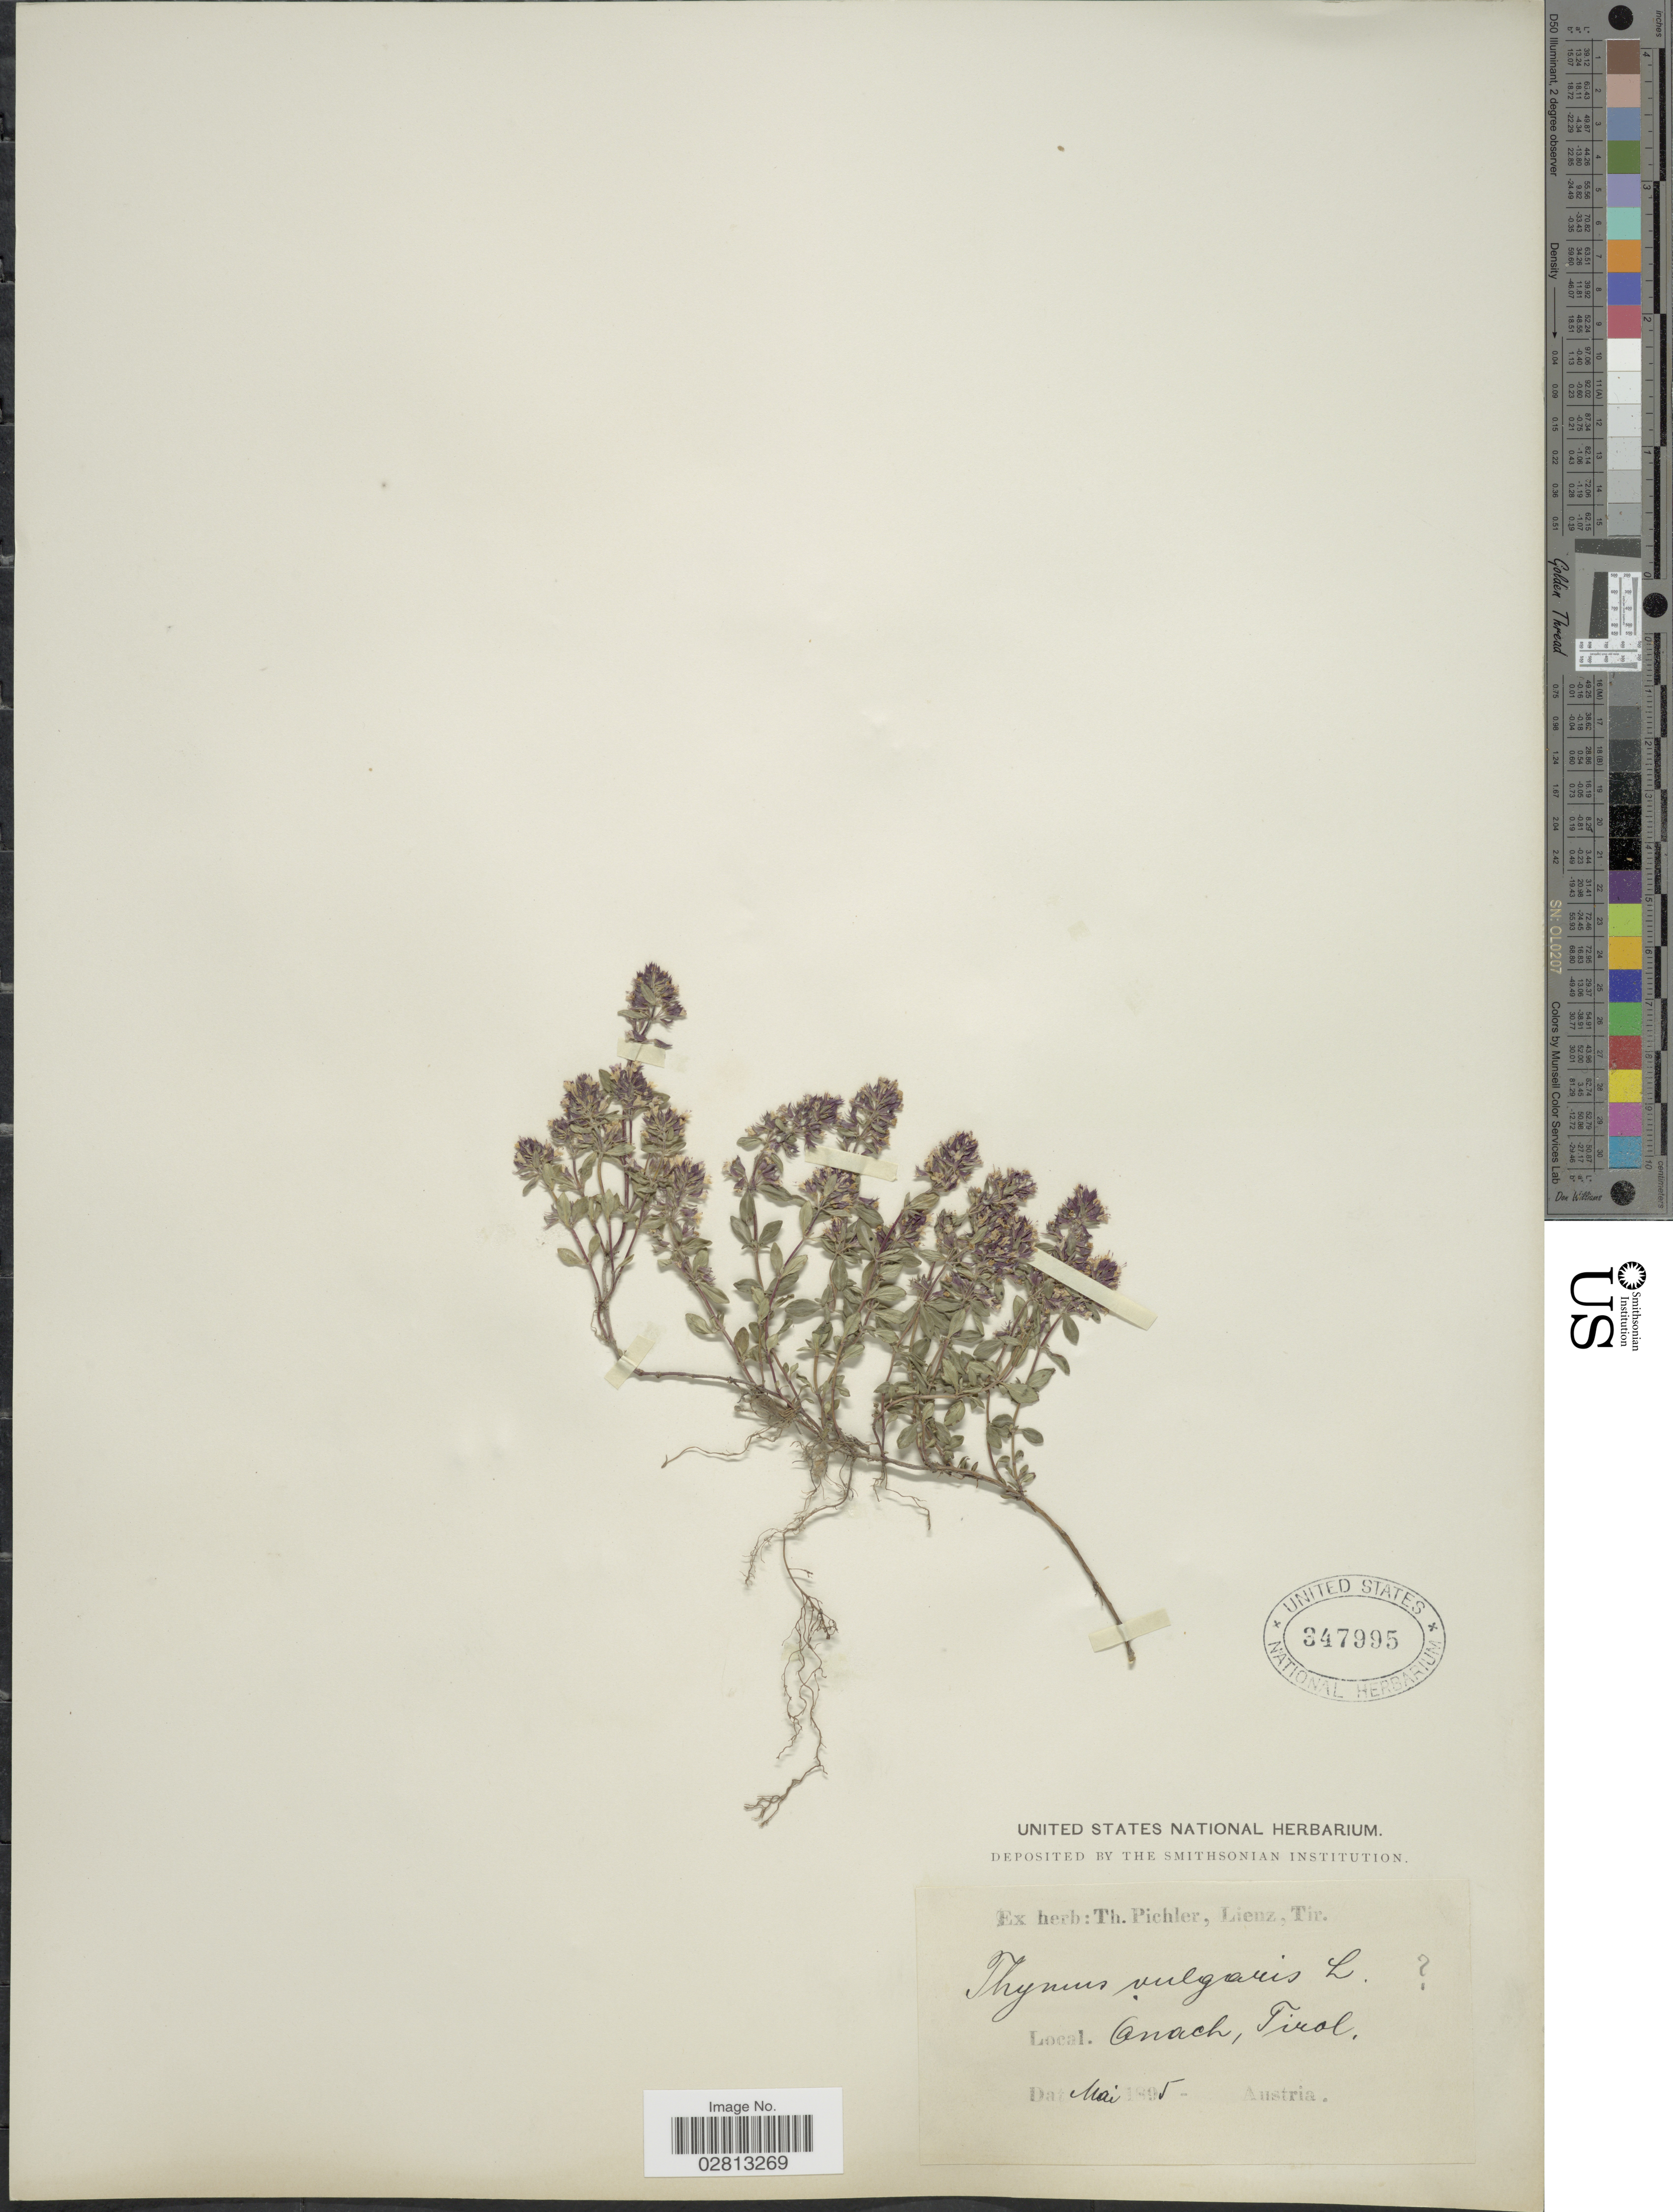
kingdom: Plantae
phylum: Tracheophyta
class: Magnoliopsida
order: Lamiales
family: Lamiaceae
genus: Thymus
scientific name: Thymus chamaedrys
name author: Fr.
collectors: ex herb. T. Pichler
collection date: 1895-05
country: Italy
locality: Onach, Tirol, Austria [locality is now in Italy]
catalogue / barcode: US 347995